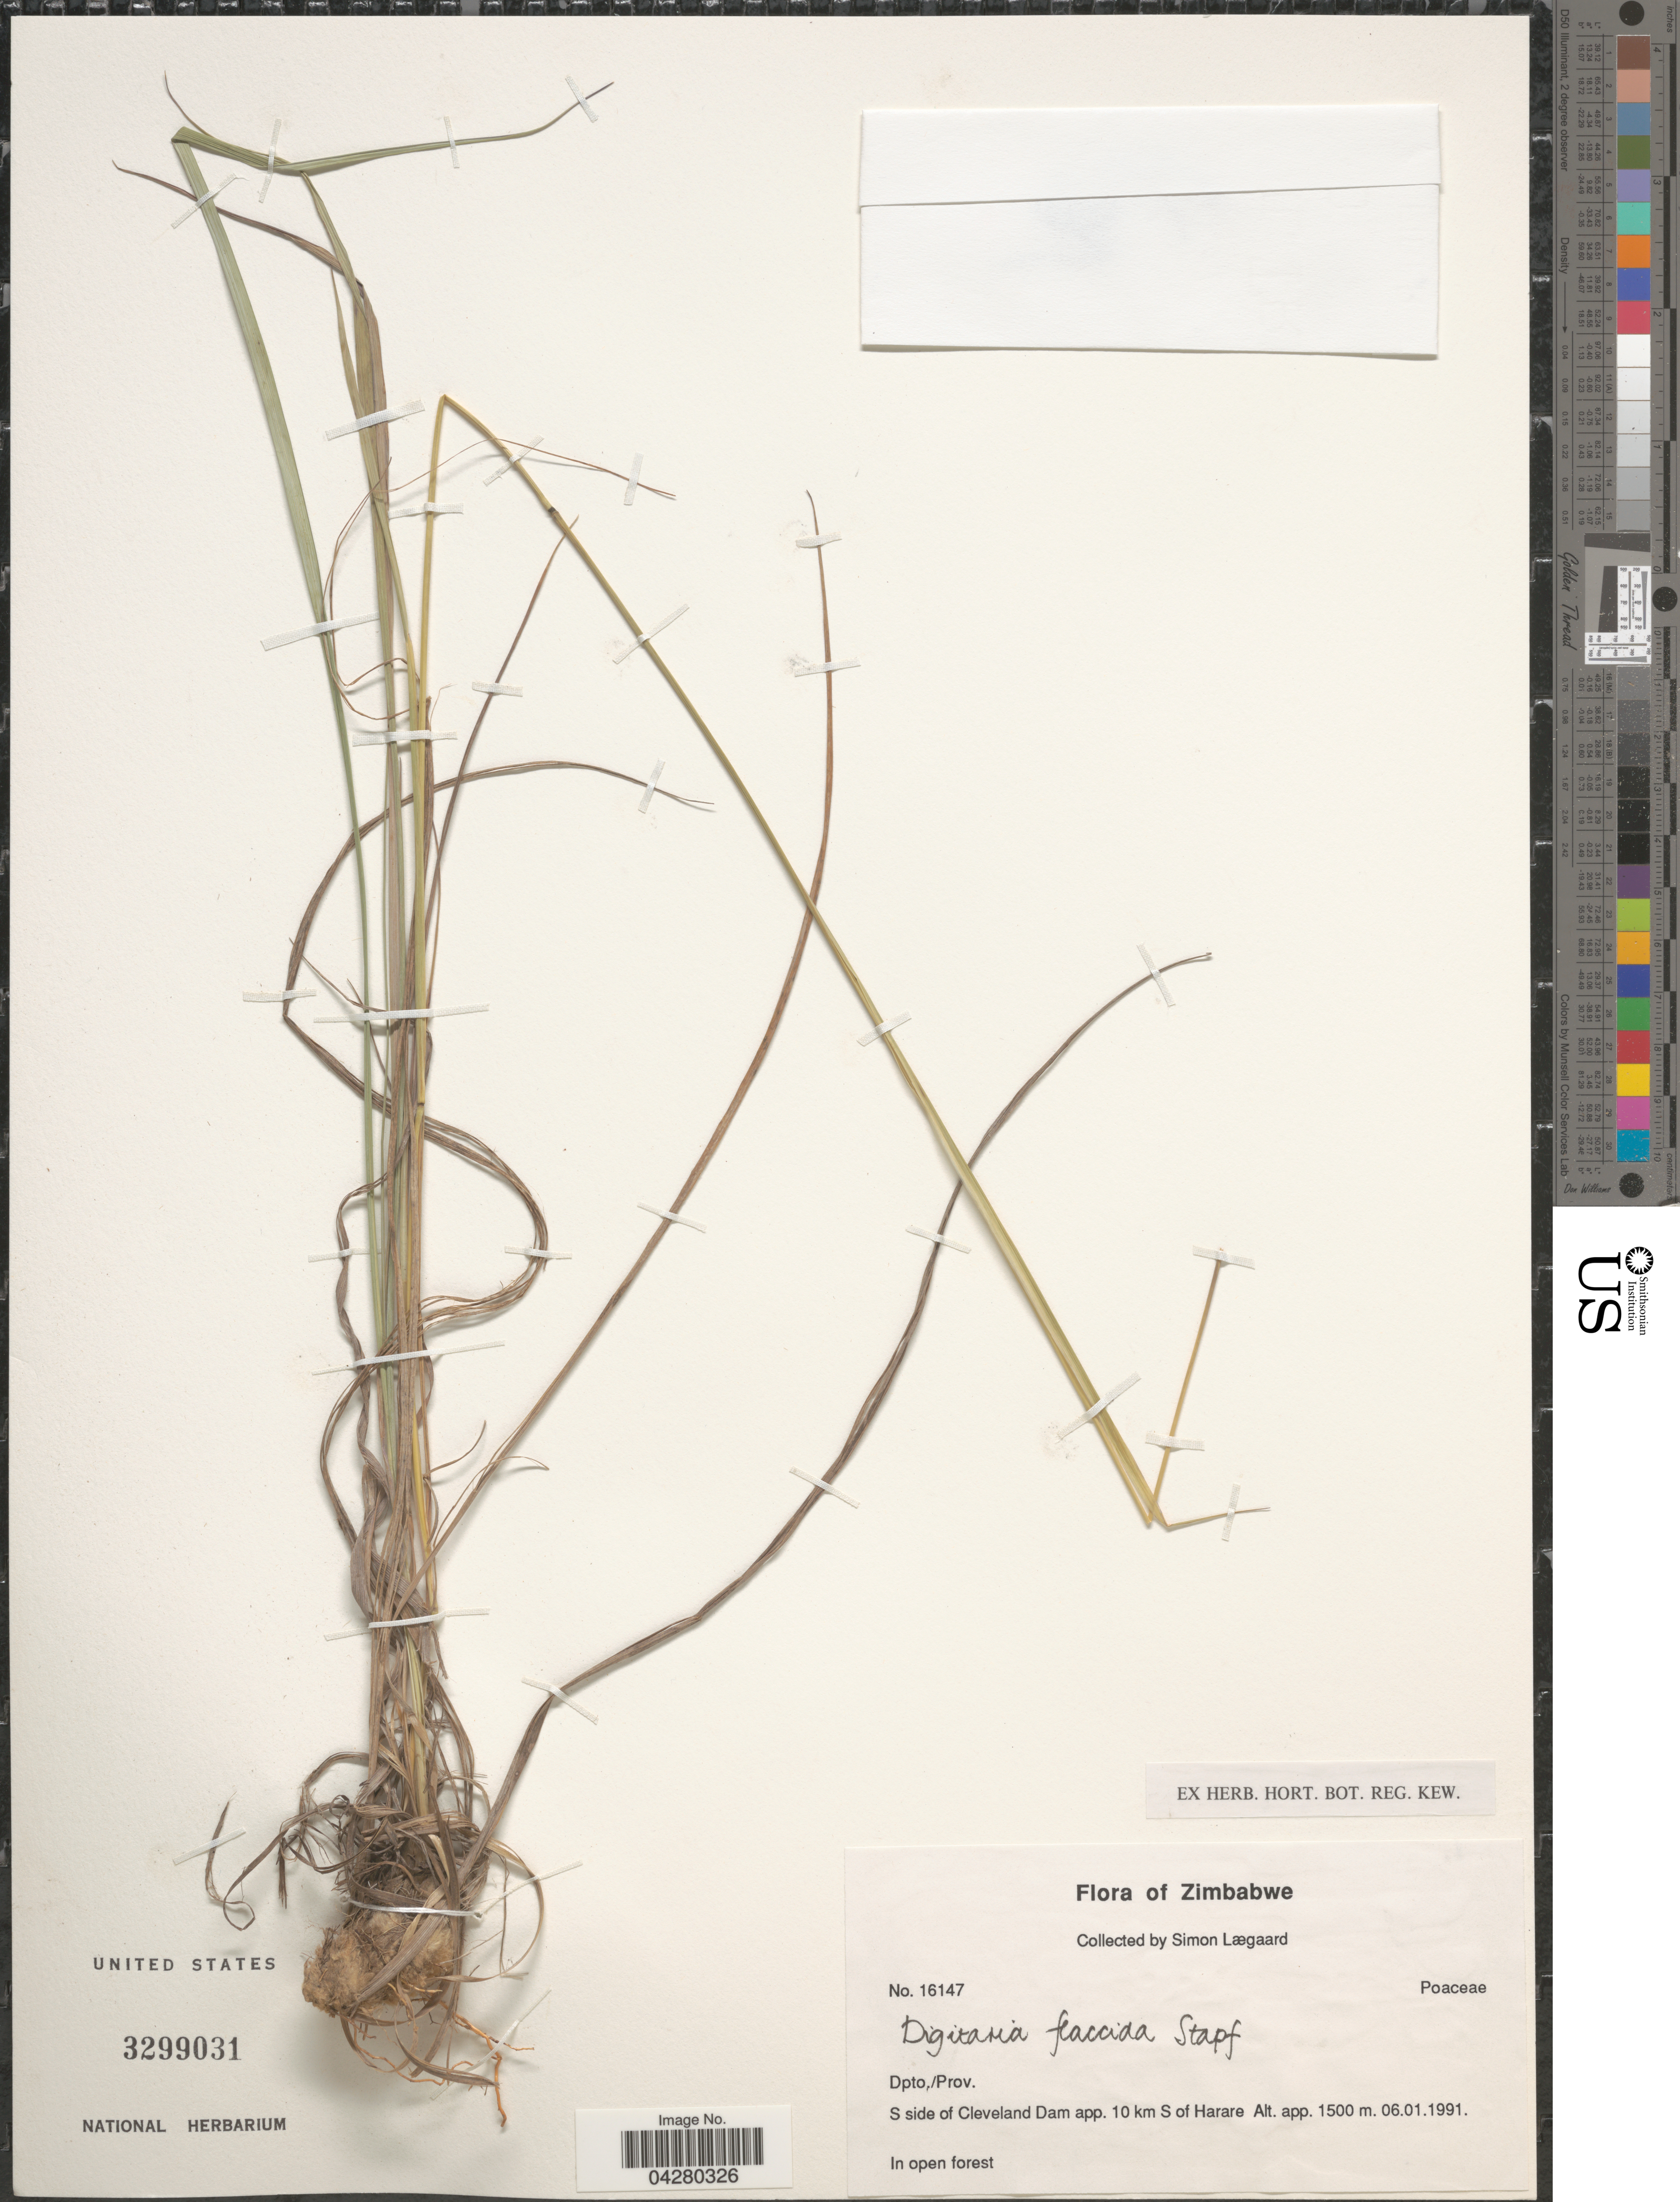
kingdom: Plantae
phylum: Tracheophyta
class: Liliopsida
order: Poales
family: Poaceae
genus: Digitaria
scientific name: Digitaria flaccida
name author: Stapf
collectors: S. Lægaard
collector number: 16147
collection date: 1991-01-06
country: Zimbabwe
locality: Dpto./Prov. S side of Cleveland Dam app. 10 km S of Harare. In open forest.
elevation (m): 1500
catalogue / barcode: US 3299031